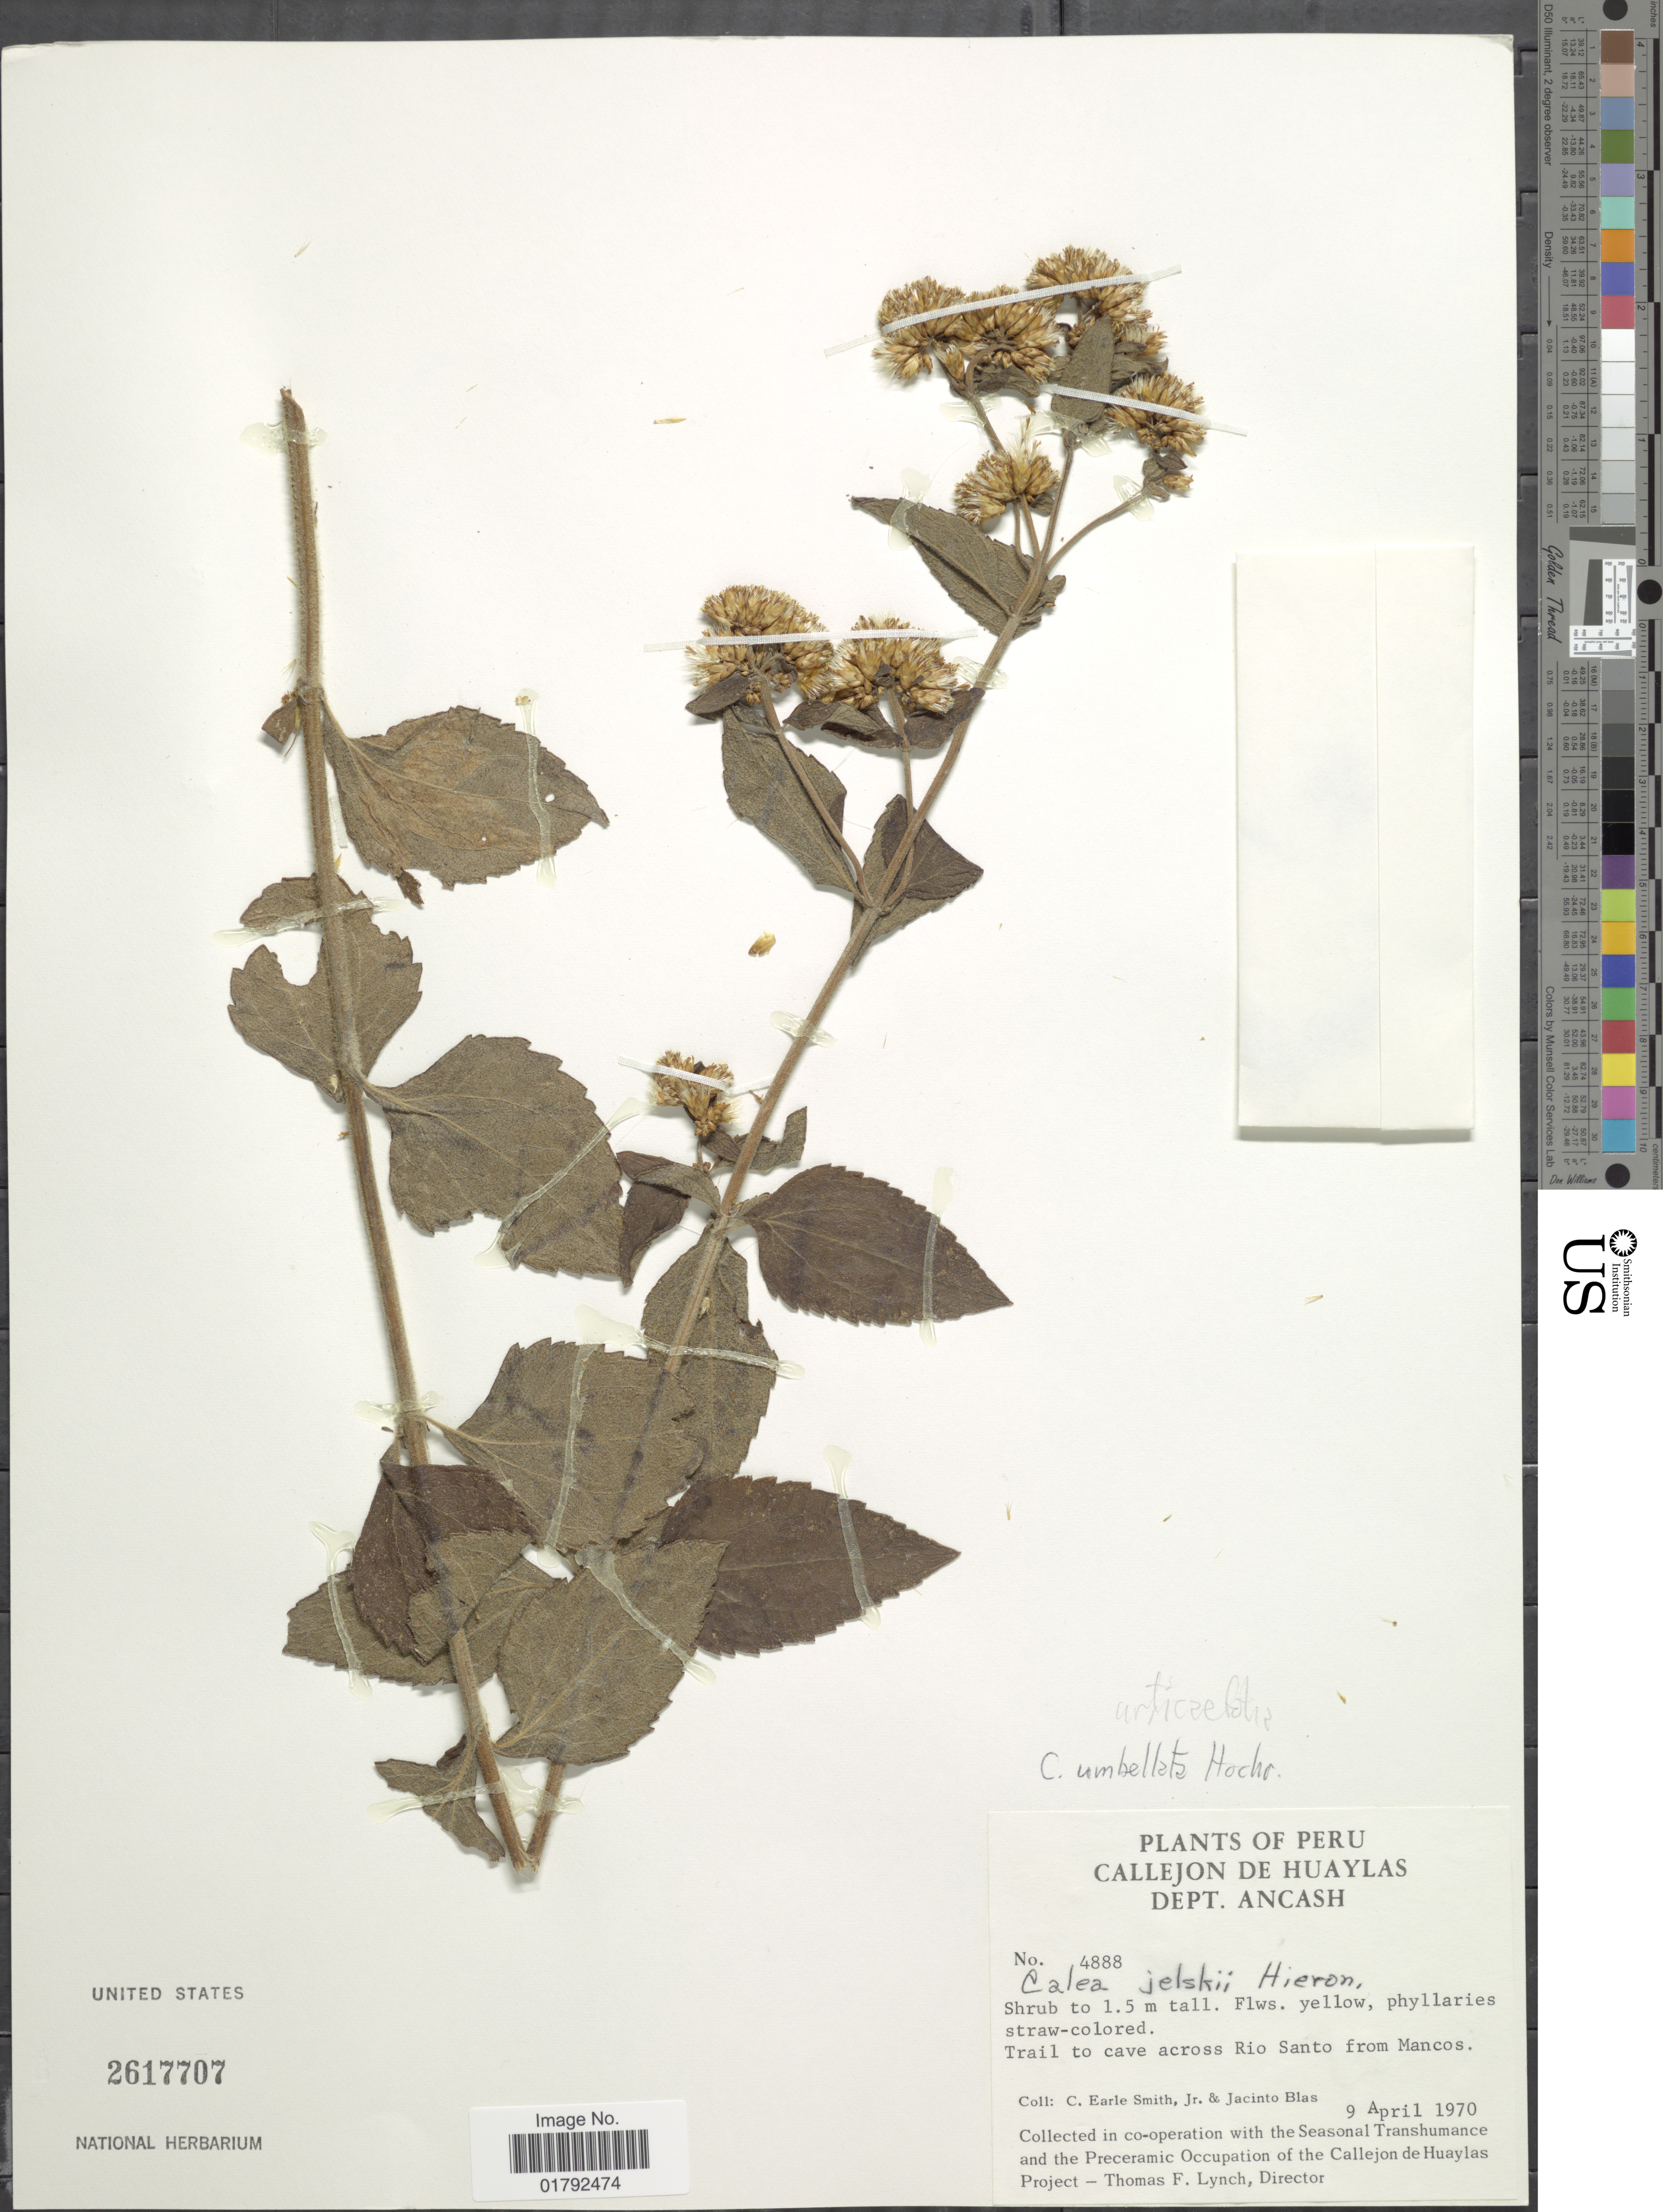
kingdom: Plantae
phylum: Tracheophyta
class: Magnoliopsida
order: Asterales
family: Asteraceae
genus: Calea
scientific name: Calea umbellulata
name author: Hochr.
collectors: C. E. Smith Jr. & J. Blas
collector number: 4888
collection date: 1970-04-09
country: Peru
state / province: Ancash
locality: Callejon de Huaylas, trail to cave across Rio Santo from Mancos.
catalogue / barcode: US 2617707